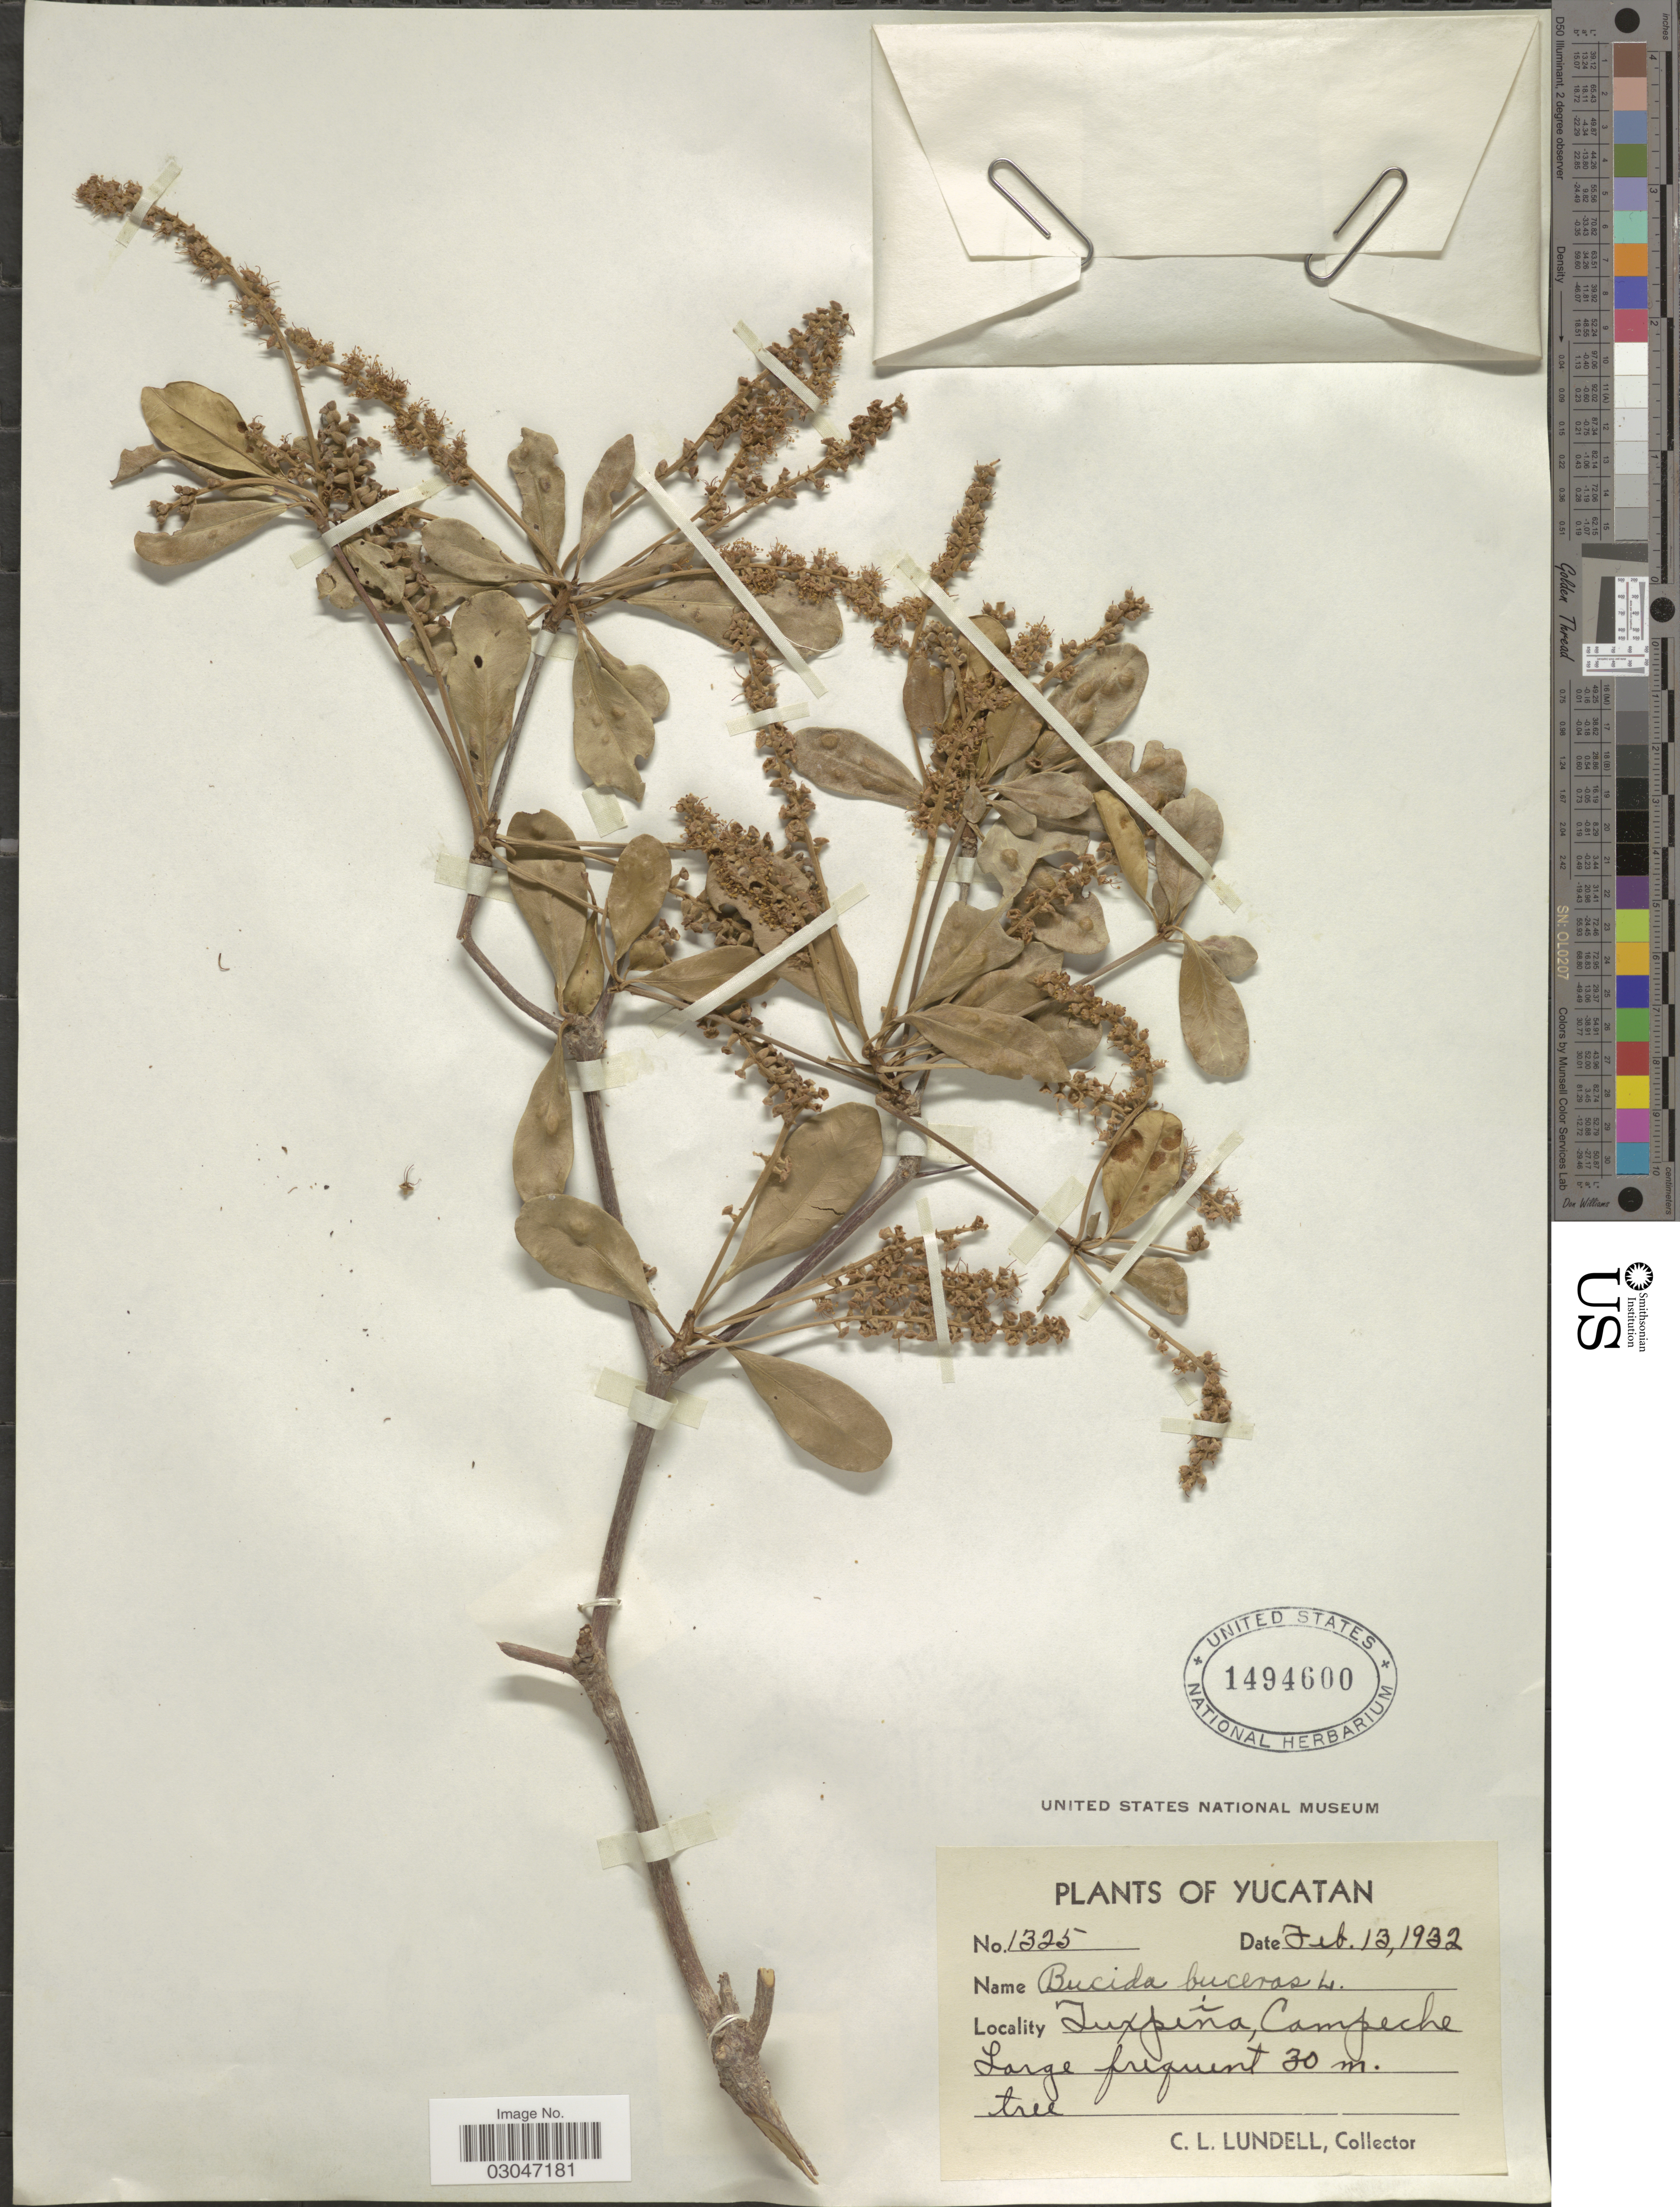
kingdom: Plantae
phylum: Tracheophyta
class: Magnoliopsida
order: Myrtales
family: Combretaceae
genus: Terminalia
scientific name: Terminalia buceras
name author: (L.) C. Wright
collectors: C. L. Lundell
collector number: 1325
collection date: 1932-02-13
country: Mexico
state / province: Campeche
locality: Tuxpeña, Campeche.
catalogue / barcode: US 1494600